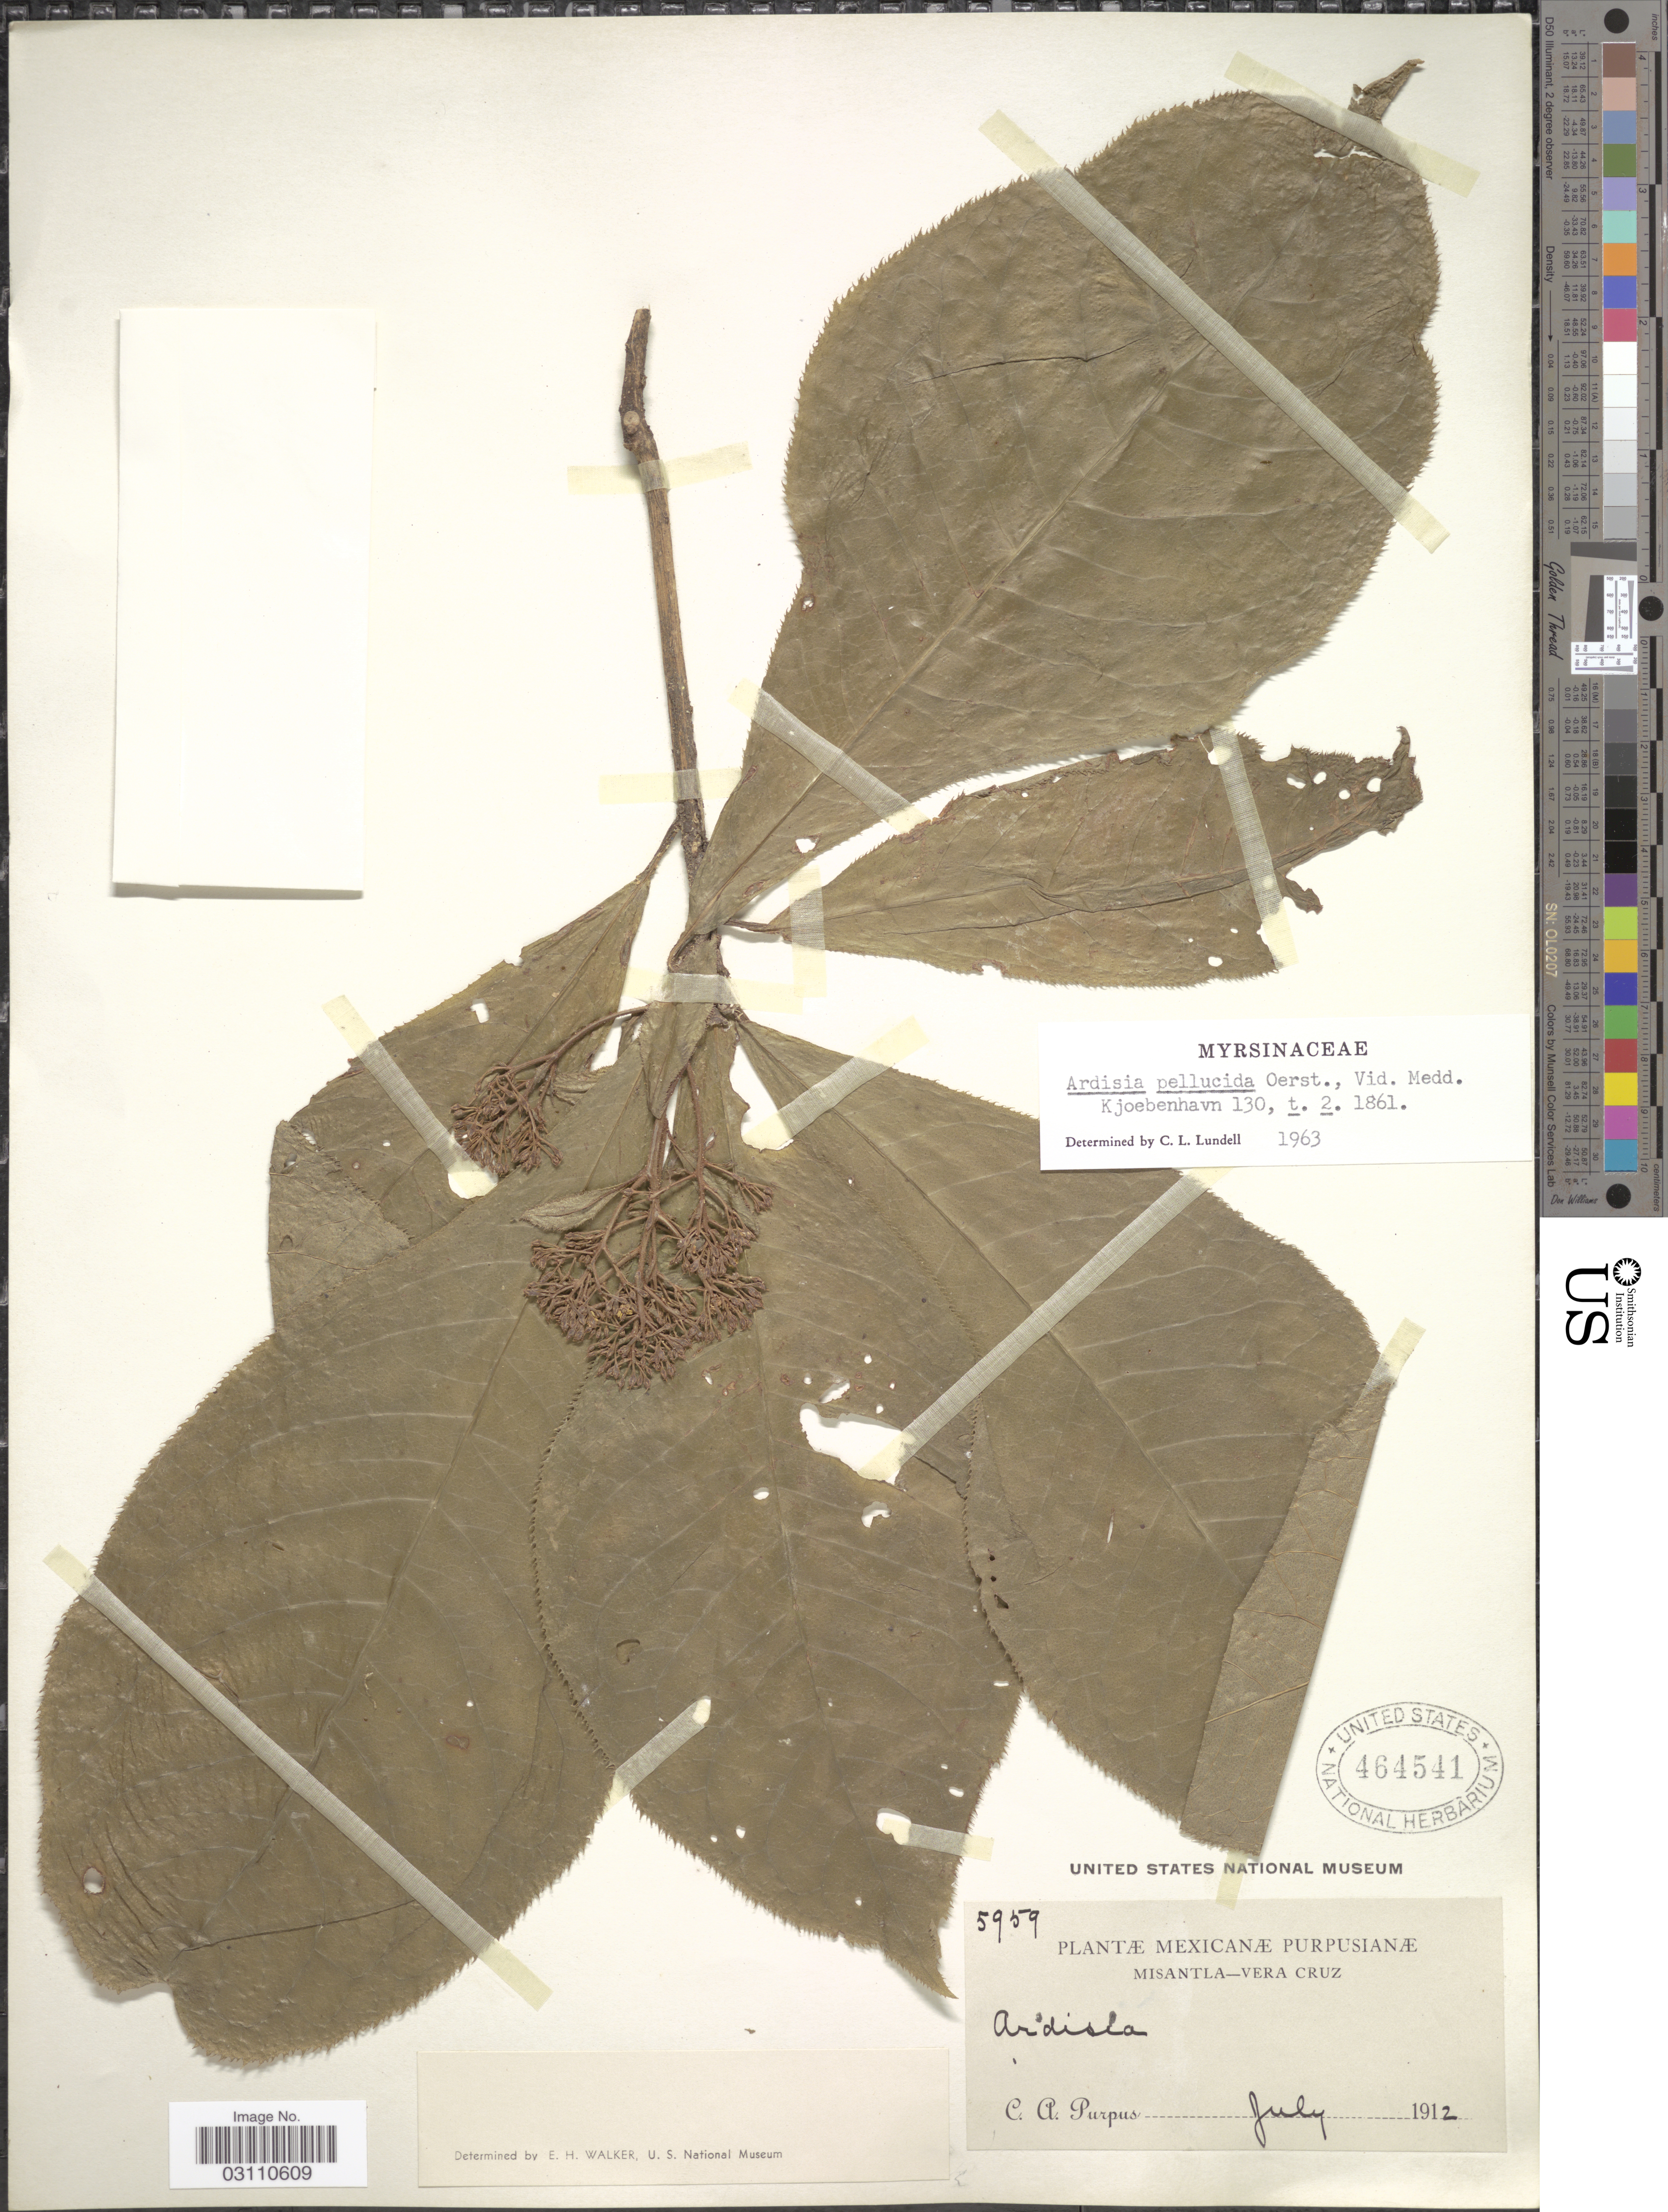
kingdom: Plantae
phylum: Tracheophyta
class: Magnoliopsida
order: Ericales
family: Primulaceae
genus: Ardisia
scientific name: Ardisia pellucida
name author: Oerst.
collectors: C. A. Purpus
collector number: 5959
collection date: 1912-07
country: Mexico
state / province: Veracruz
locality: Misantla - Vera Cruz.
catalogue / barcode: US 464541